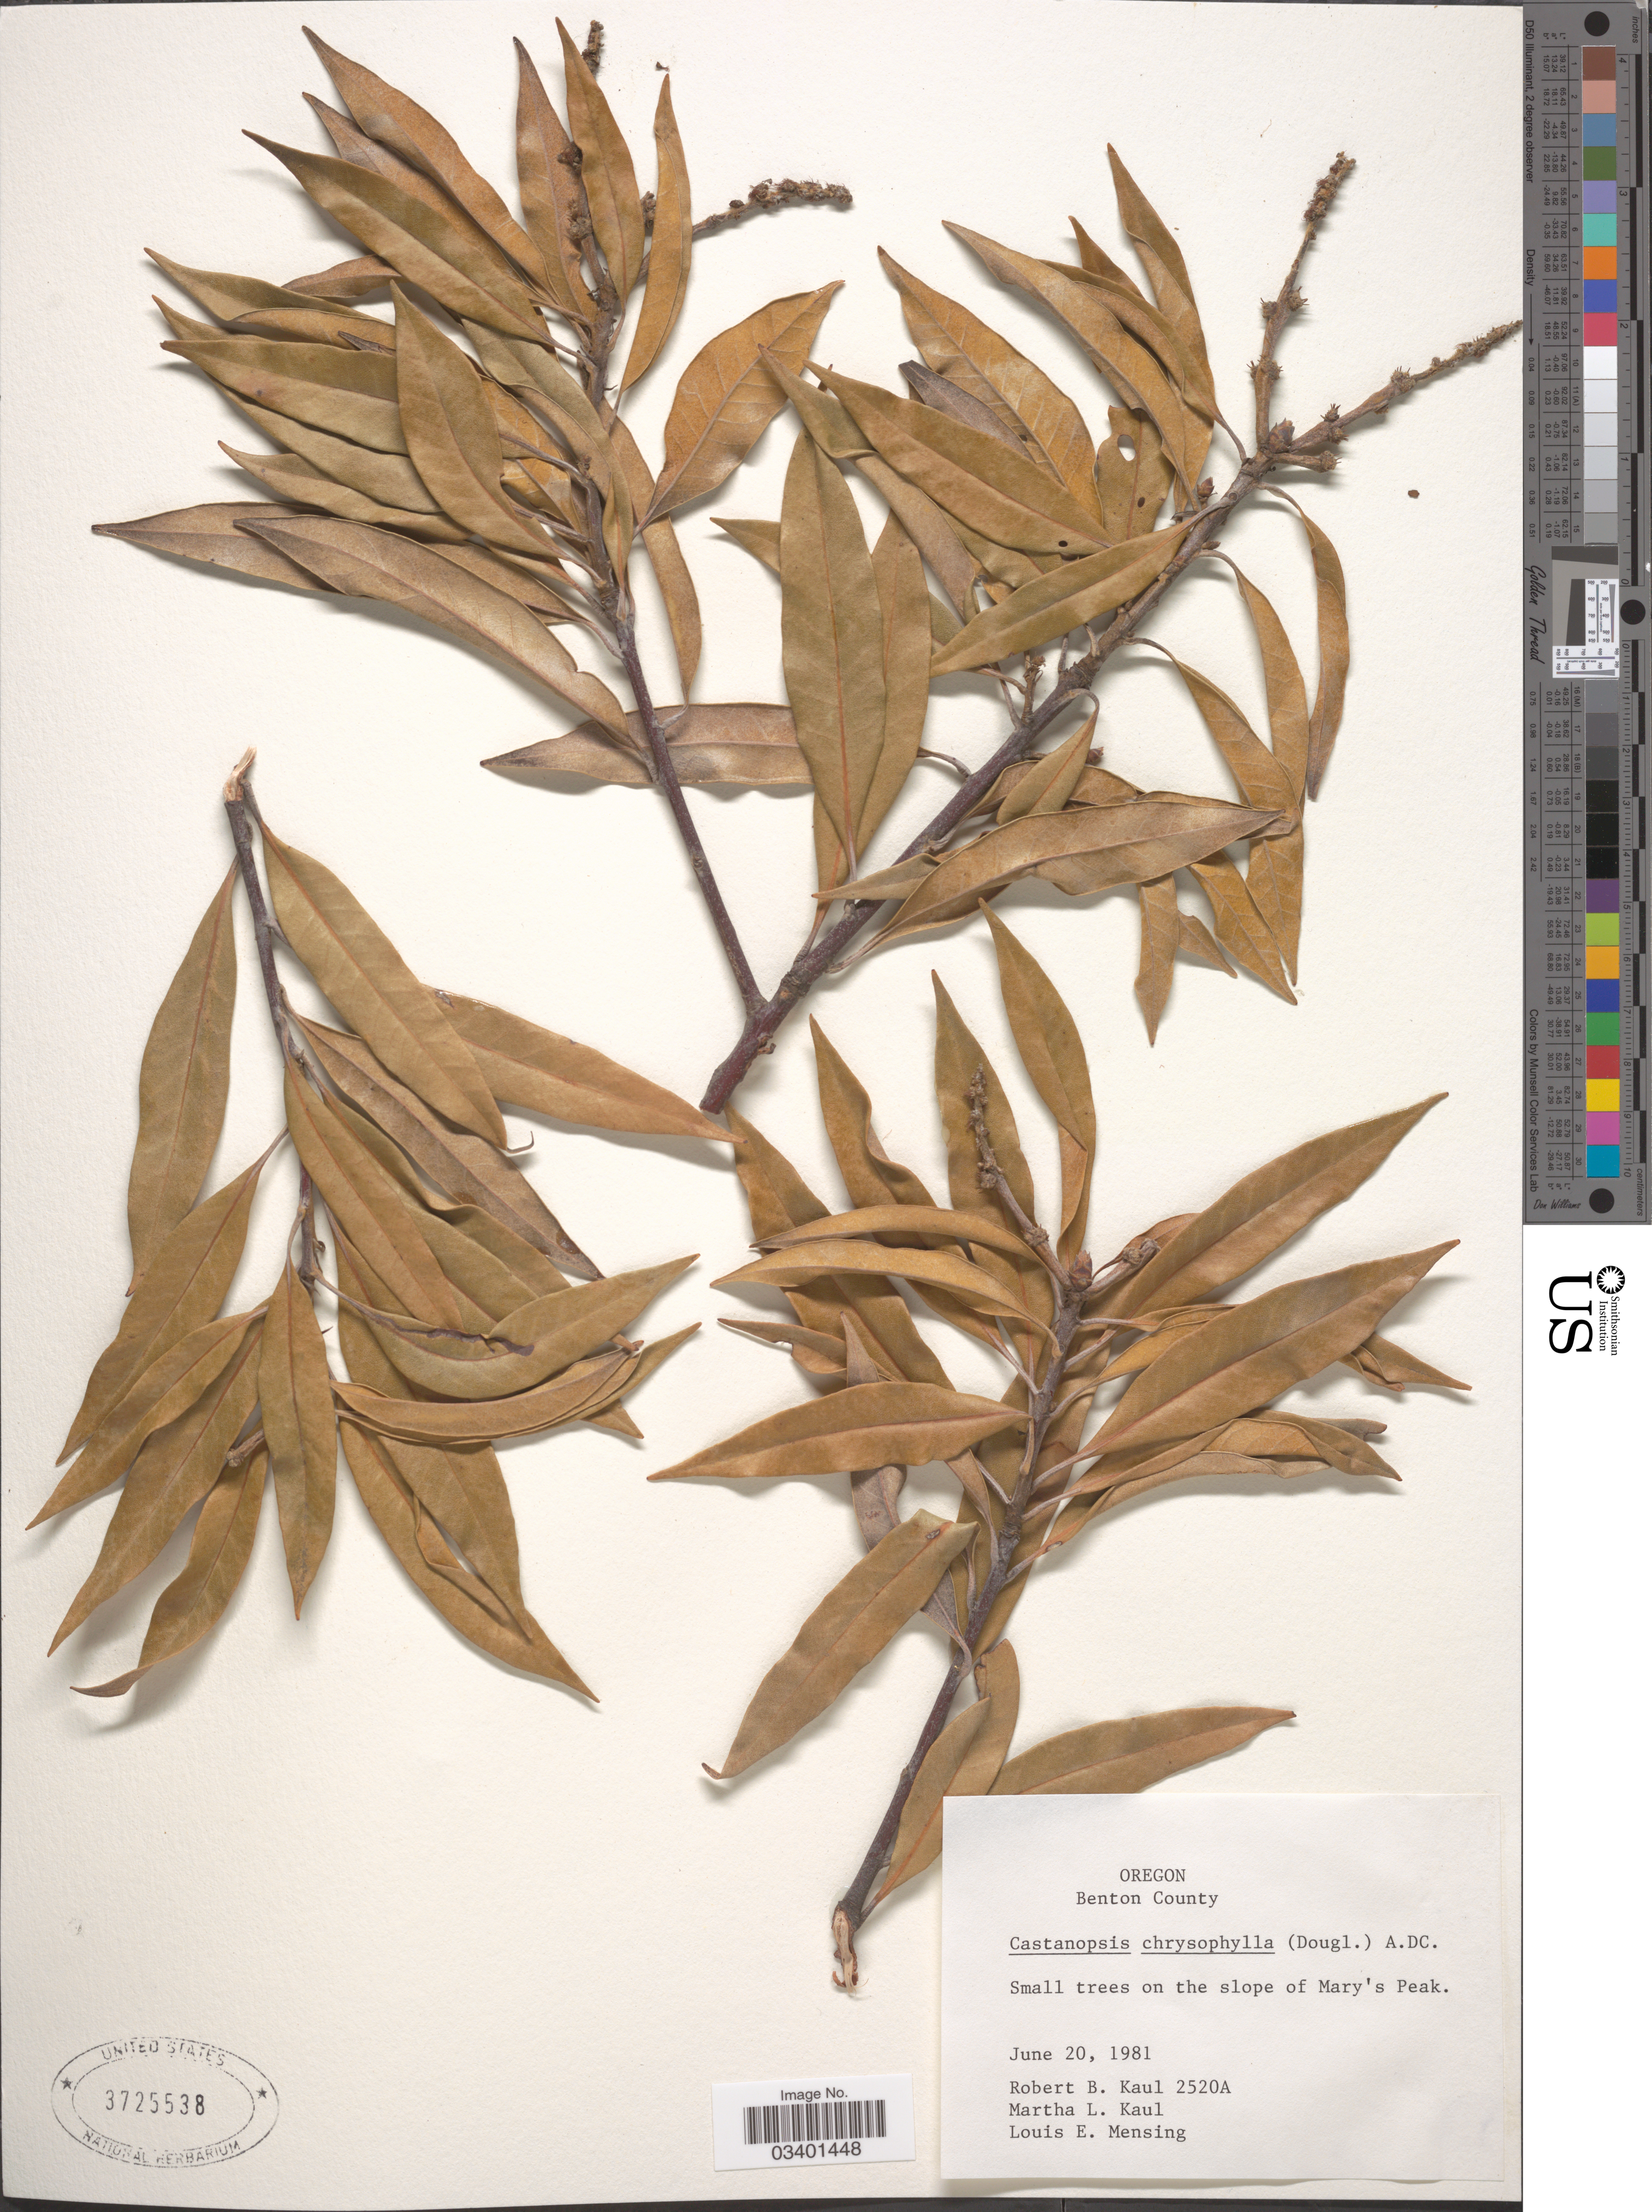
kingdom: Plantae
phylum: Tracheophyta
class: Magnoliopsida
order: Fagales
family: Fagaceae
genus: Chrysolepis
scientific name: Chrysolepis chrysophylla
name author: (Douglas ex Hook.) Hjelmq.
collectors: R. Kaul, M. Kaul & L. Mensing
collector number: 2520A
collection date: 1981-06-20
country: United States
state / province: Oregon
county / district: Benton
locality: Benton County. Small trees on the slope of Mary's Peak.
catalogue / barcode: US 3725538